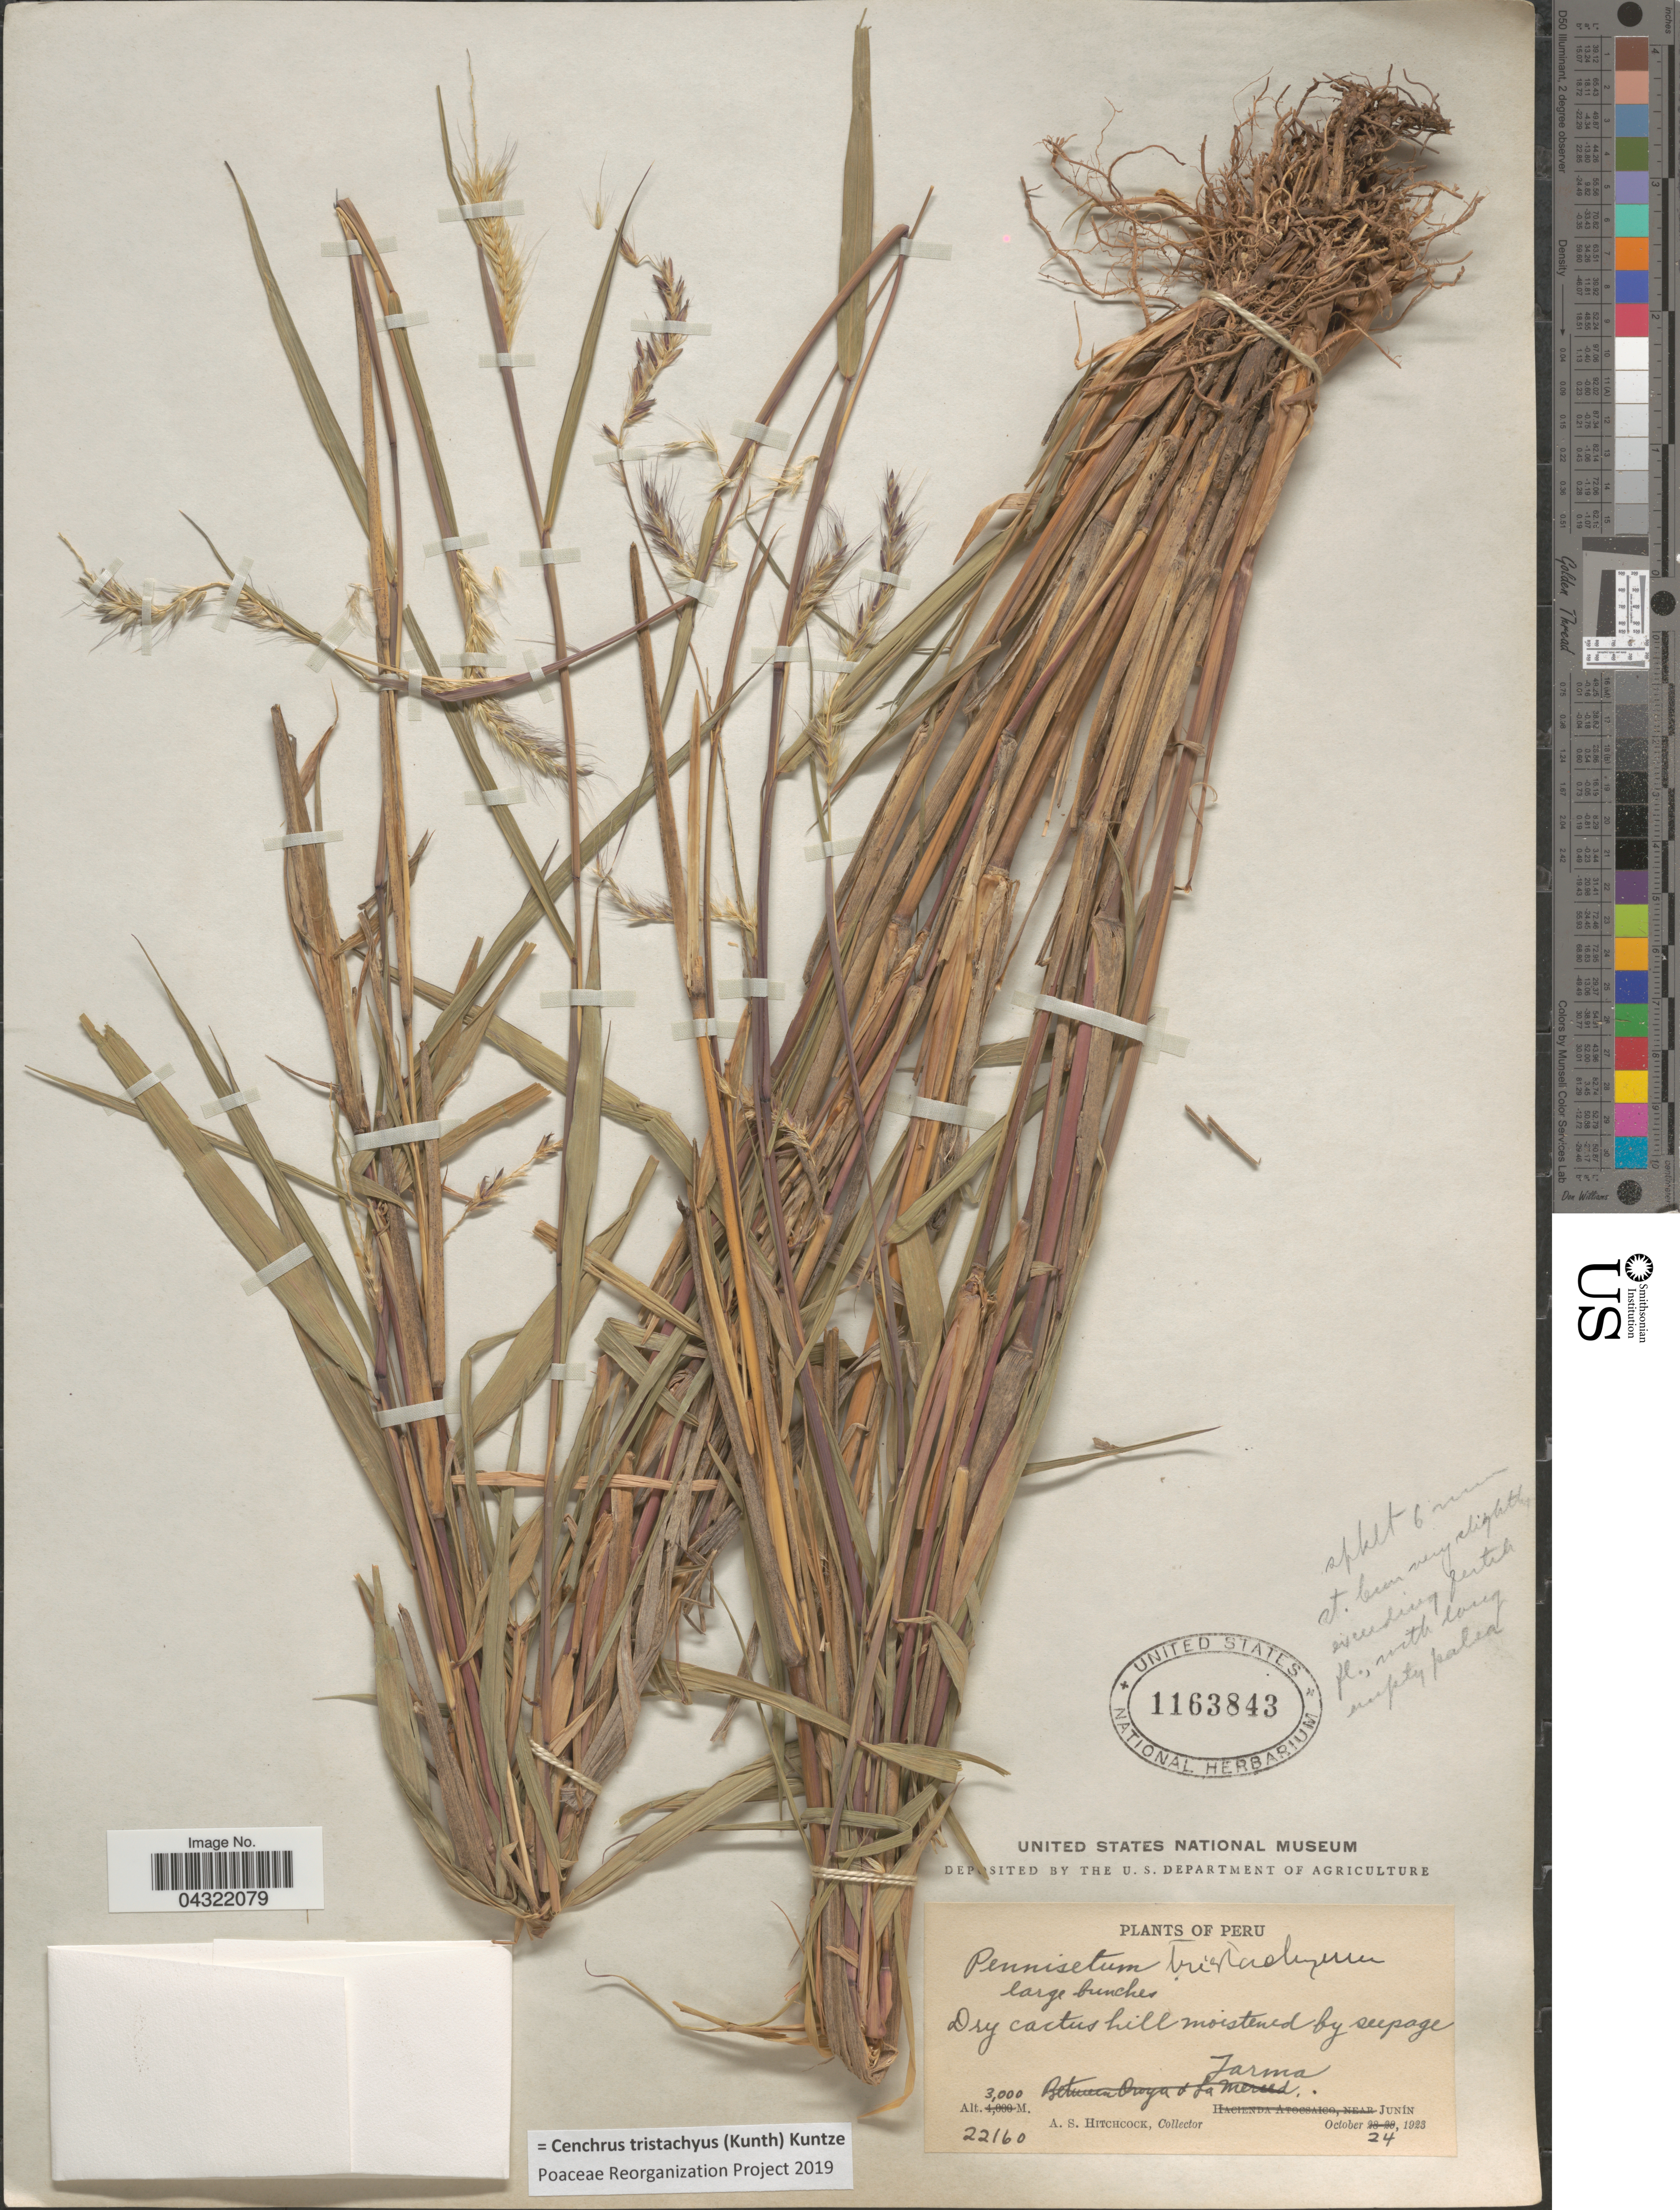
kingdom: Plantae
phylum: Tracheophyta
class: Liliopsida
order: Poales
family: Poaceae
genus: Cenchrus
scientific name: Cenchrus tristachyus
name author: (Kunth) Kuntze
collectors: A. S. Hitchcock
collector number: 22160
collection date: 1923-10-24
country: Peru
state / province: Junín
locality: Tarma.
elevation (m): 3000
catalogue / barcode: US 1163843